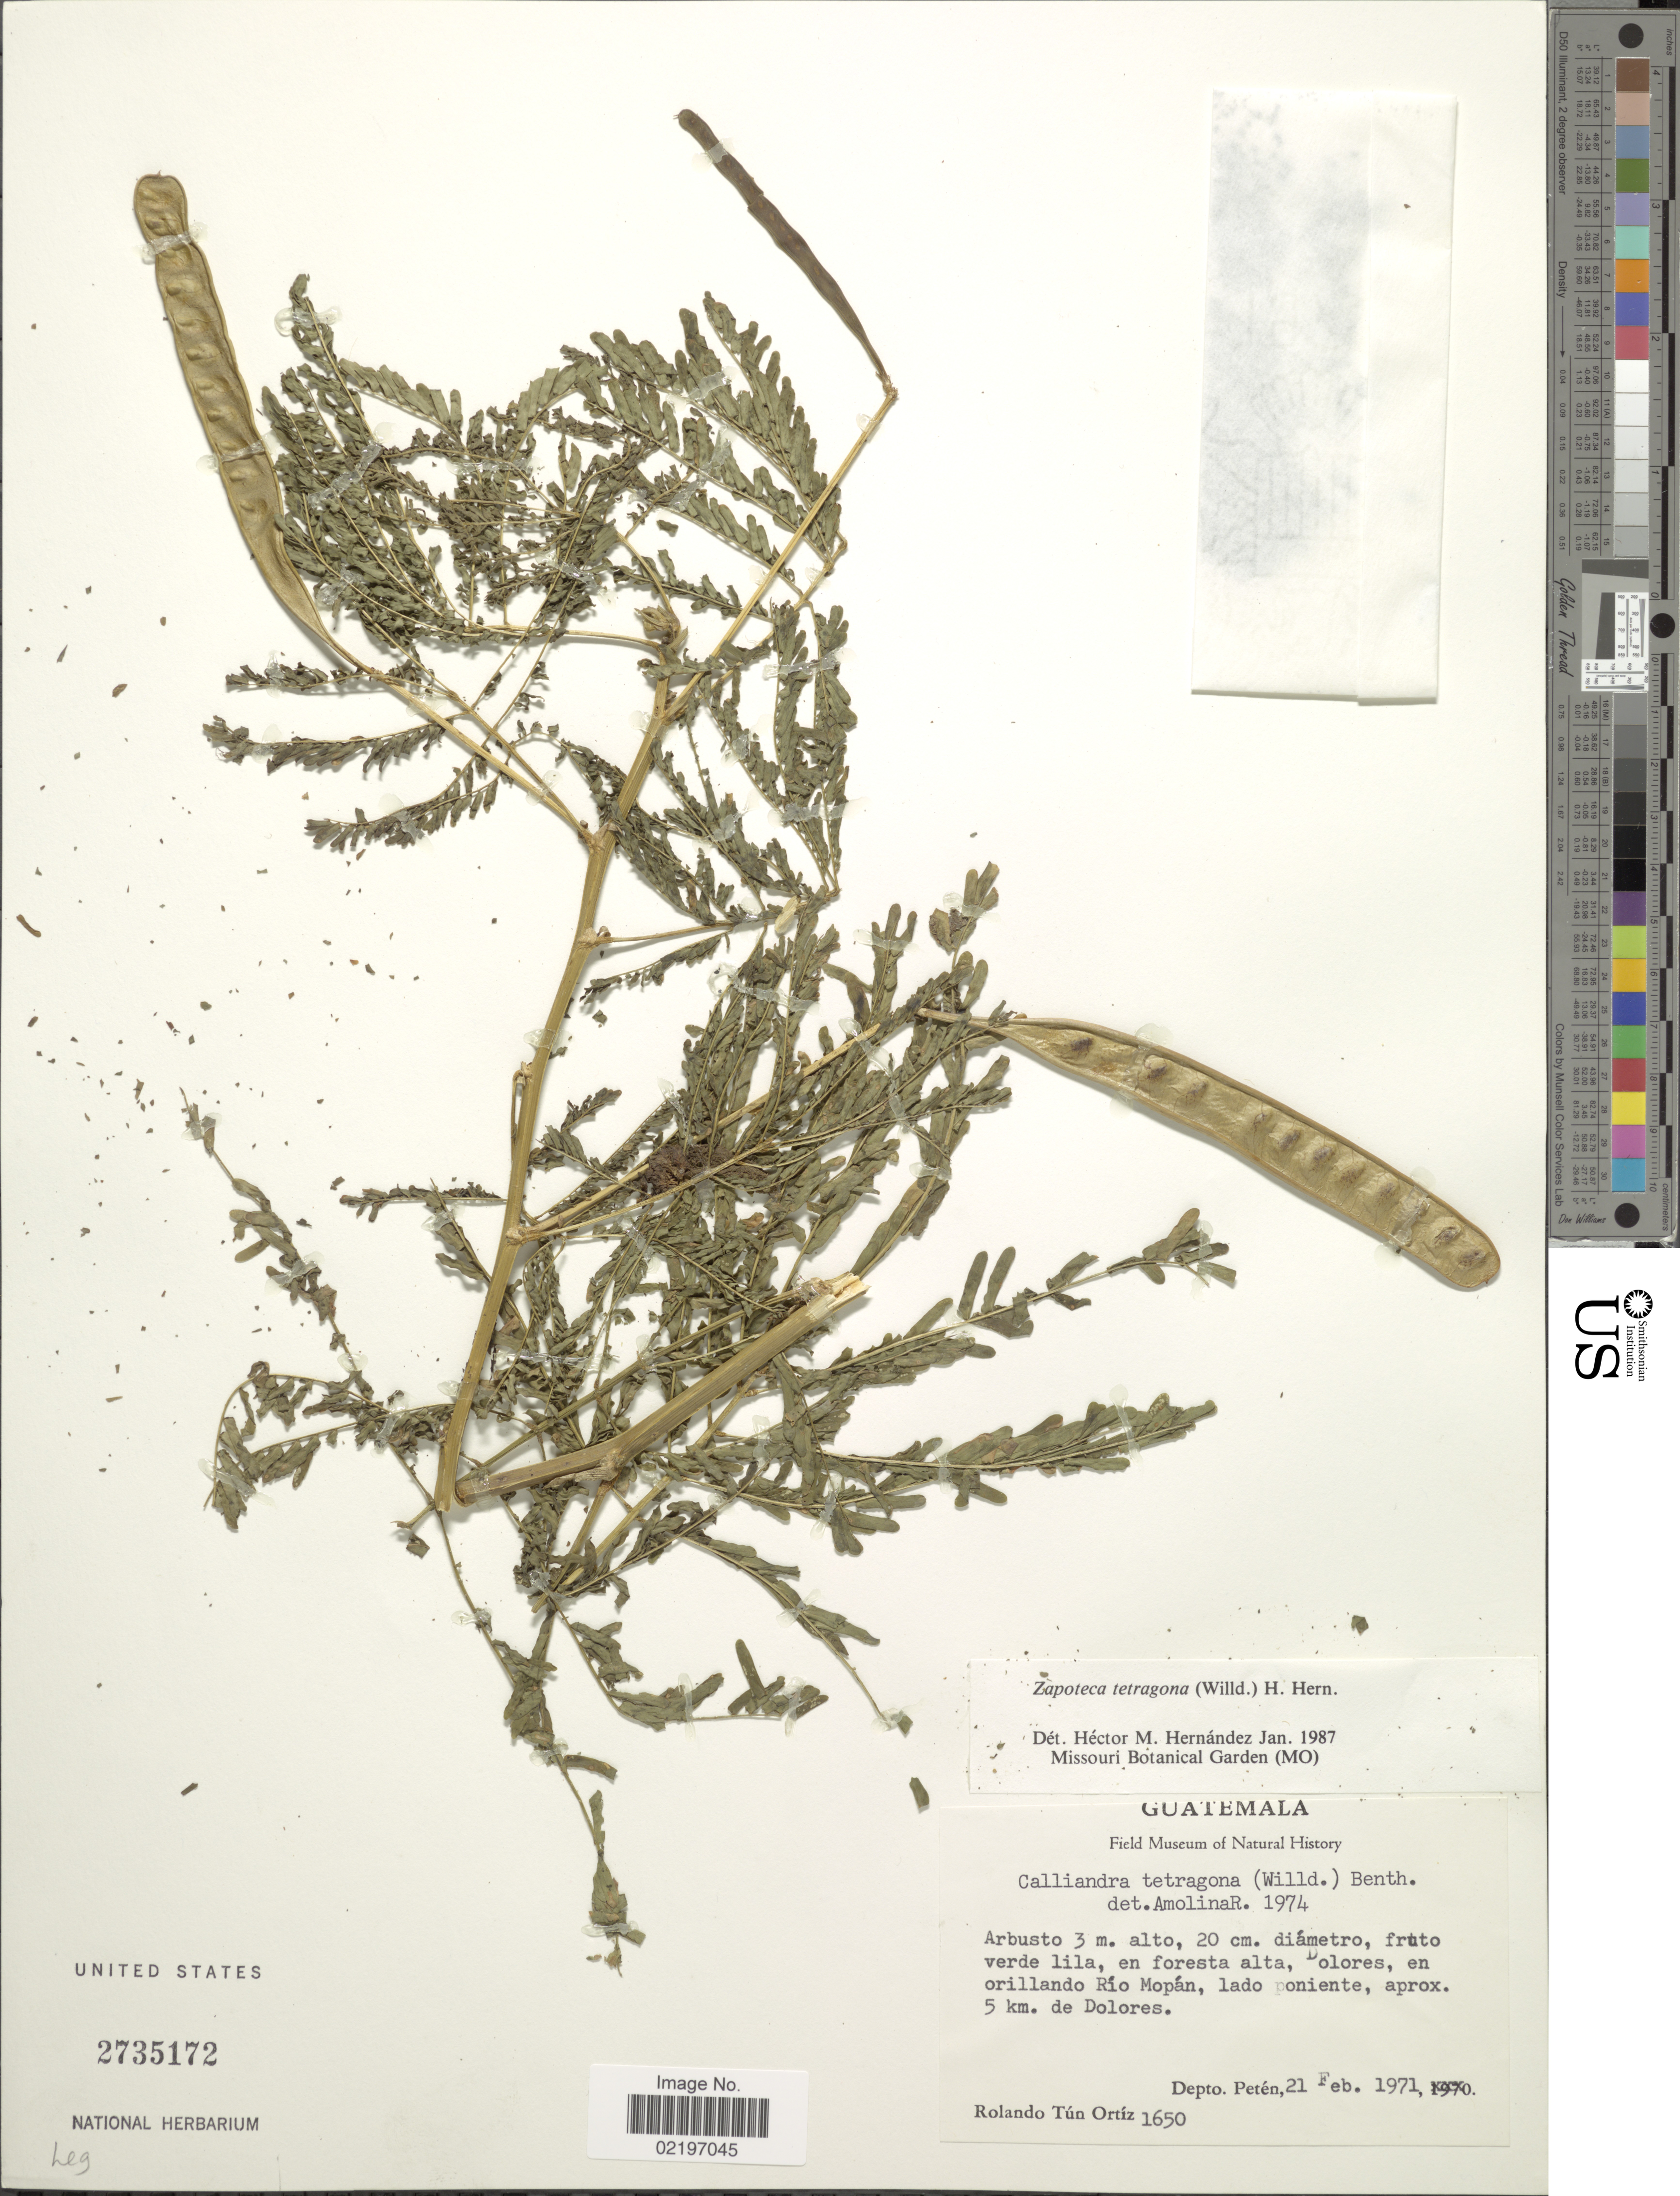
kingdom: Plantae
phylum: Tracheophyta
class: Magnoliopsida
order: Fabales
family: Fabaceae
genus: Zapoteca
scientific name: Zapoteca tetragona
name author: (Willd.) H.M. Hern.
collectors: R. T. Ortíz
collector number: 1650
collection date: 1971-02-21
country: Guatemala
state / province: El Petén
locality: Dolores, en orillando Rio Mopan, lado poniente, aprox, 5 km de Dolores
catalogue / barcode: US 2735172